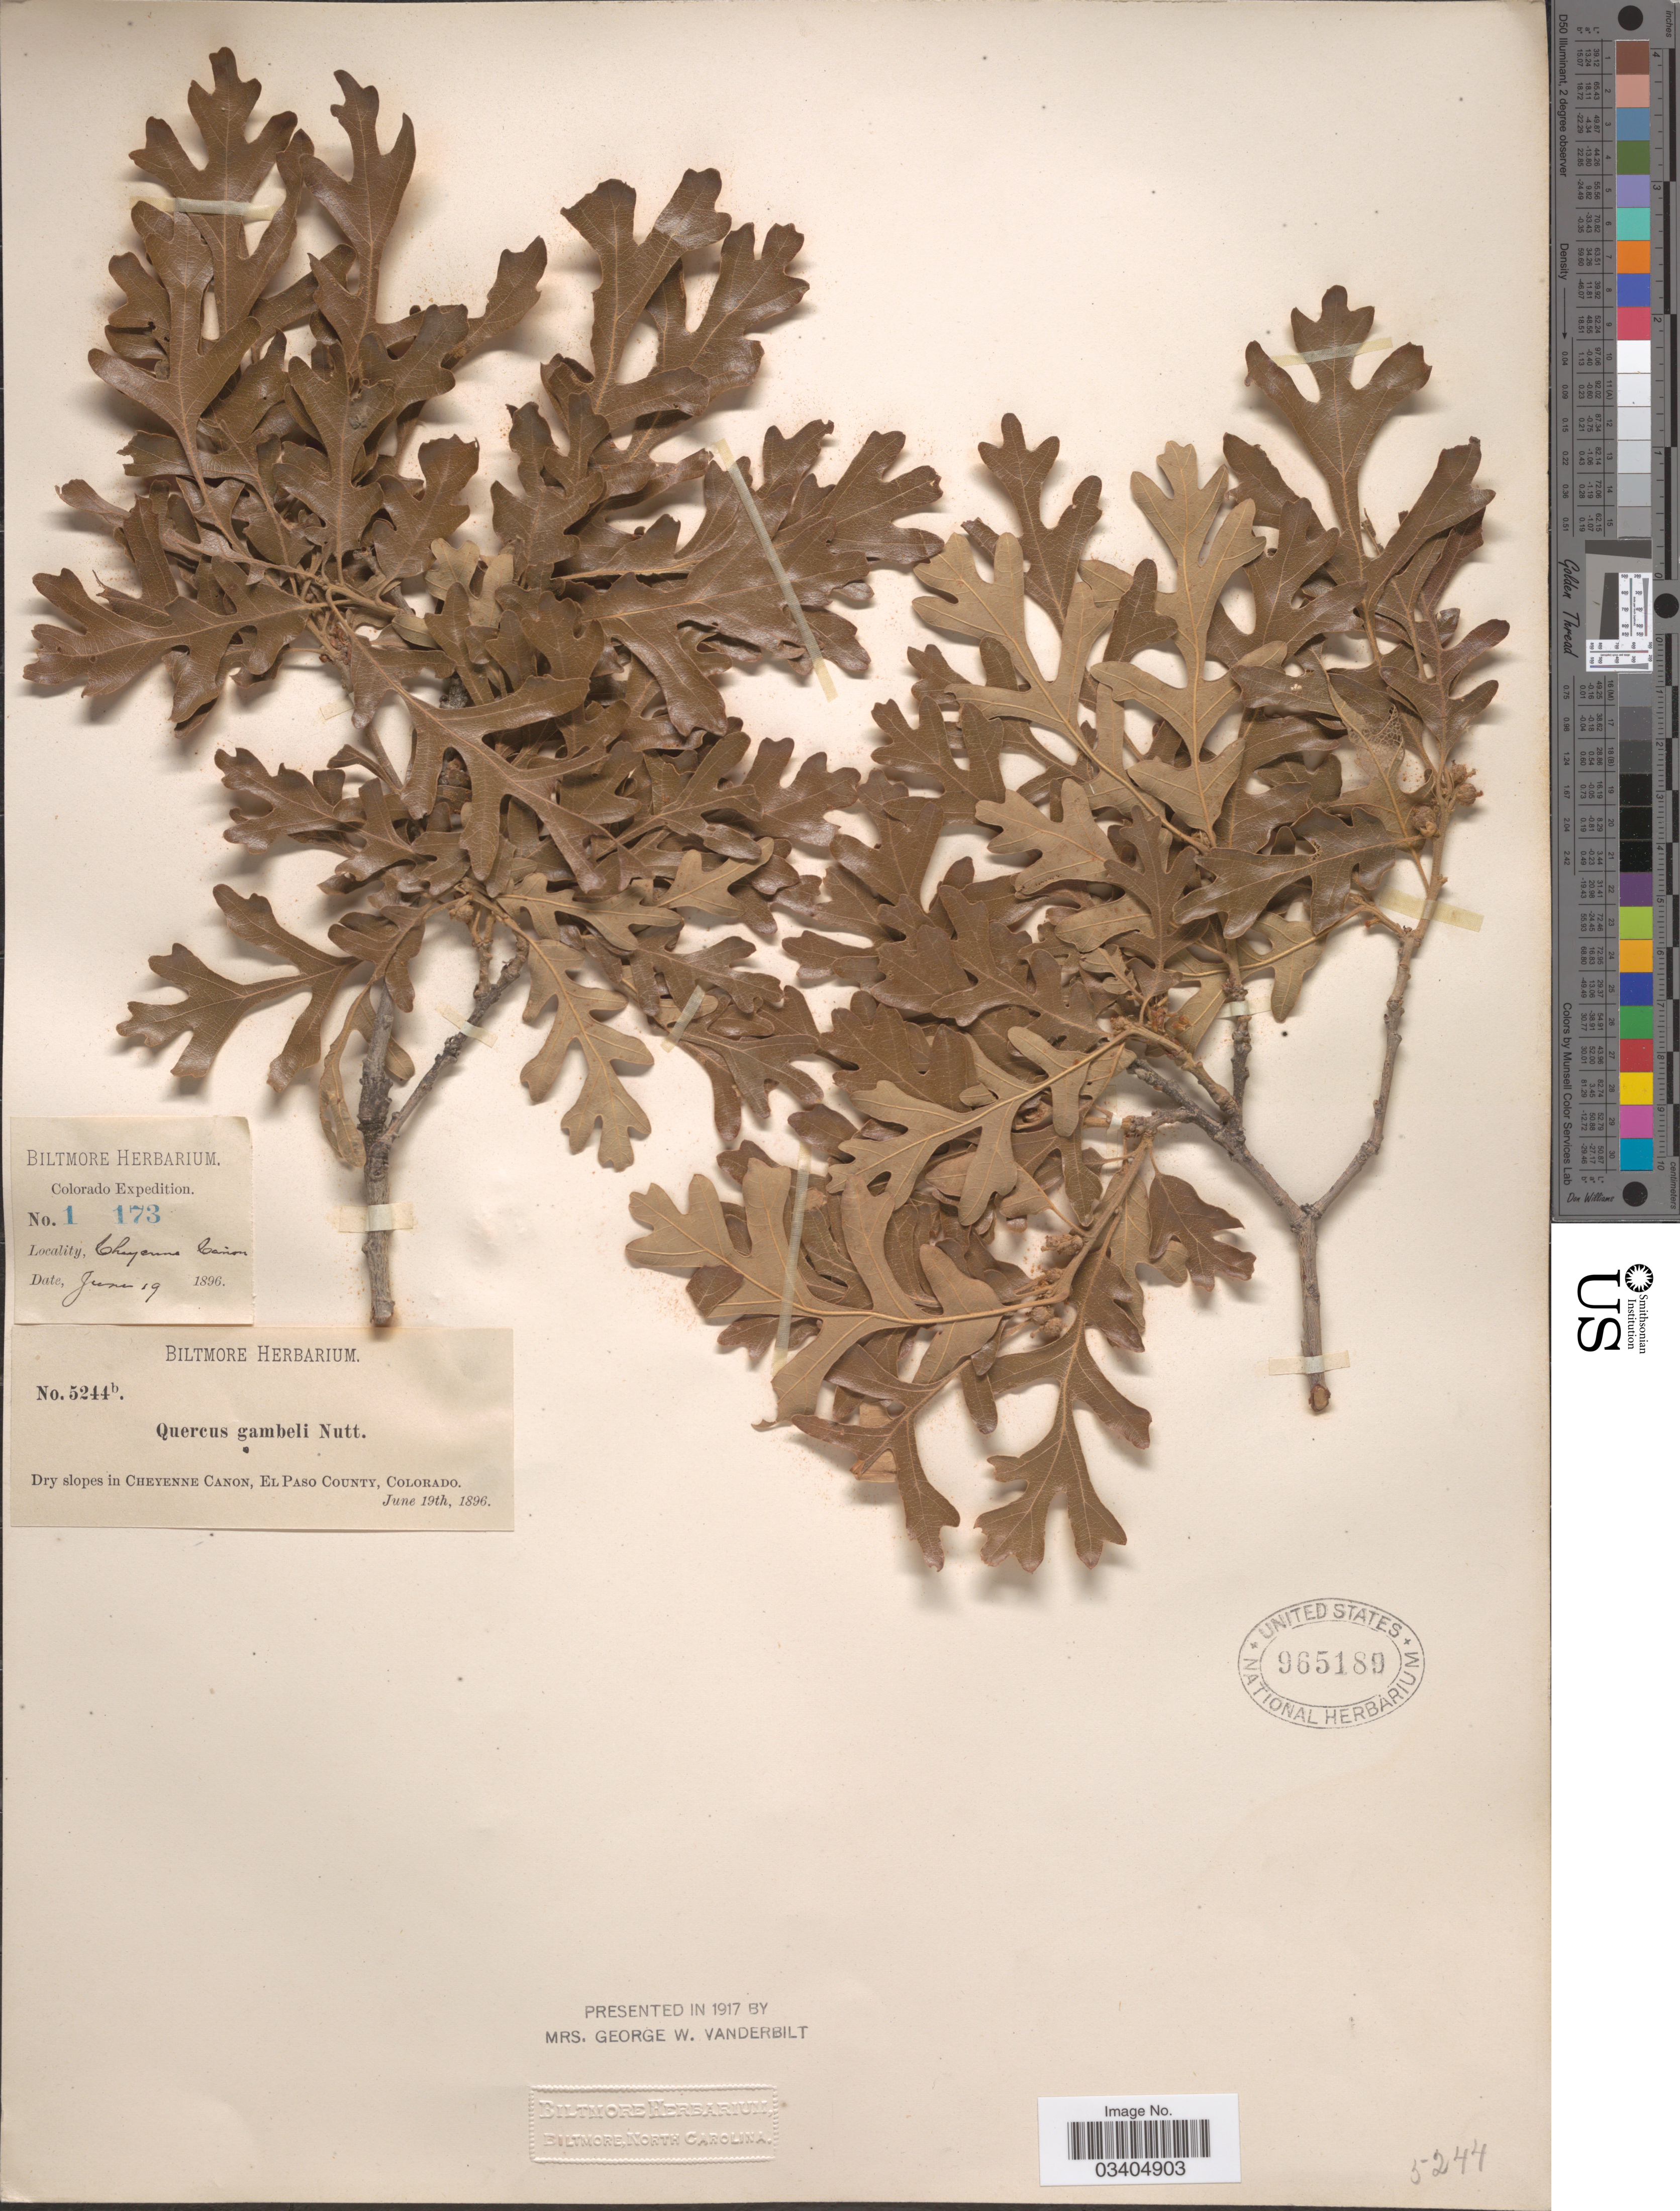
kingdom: Plantae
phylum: Tracheophyta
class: Magnoliopsida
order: Fagales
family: Fagaceae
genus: Quercus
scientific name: Quercus gambelii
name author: Nutt.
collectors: ex herb. Biltmore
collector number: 1173/5244b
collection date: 1896-06-19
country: United States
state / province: Colorado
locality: Dry slopes in Cheyenne Canon, El Paso County.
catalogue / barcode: US 965189